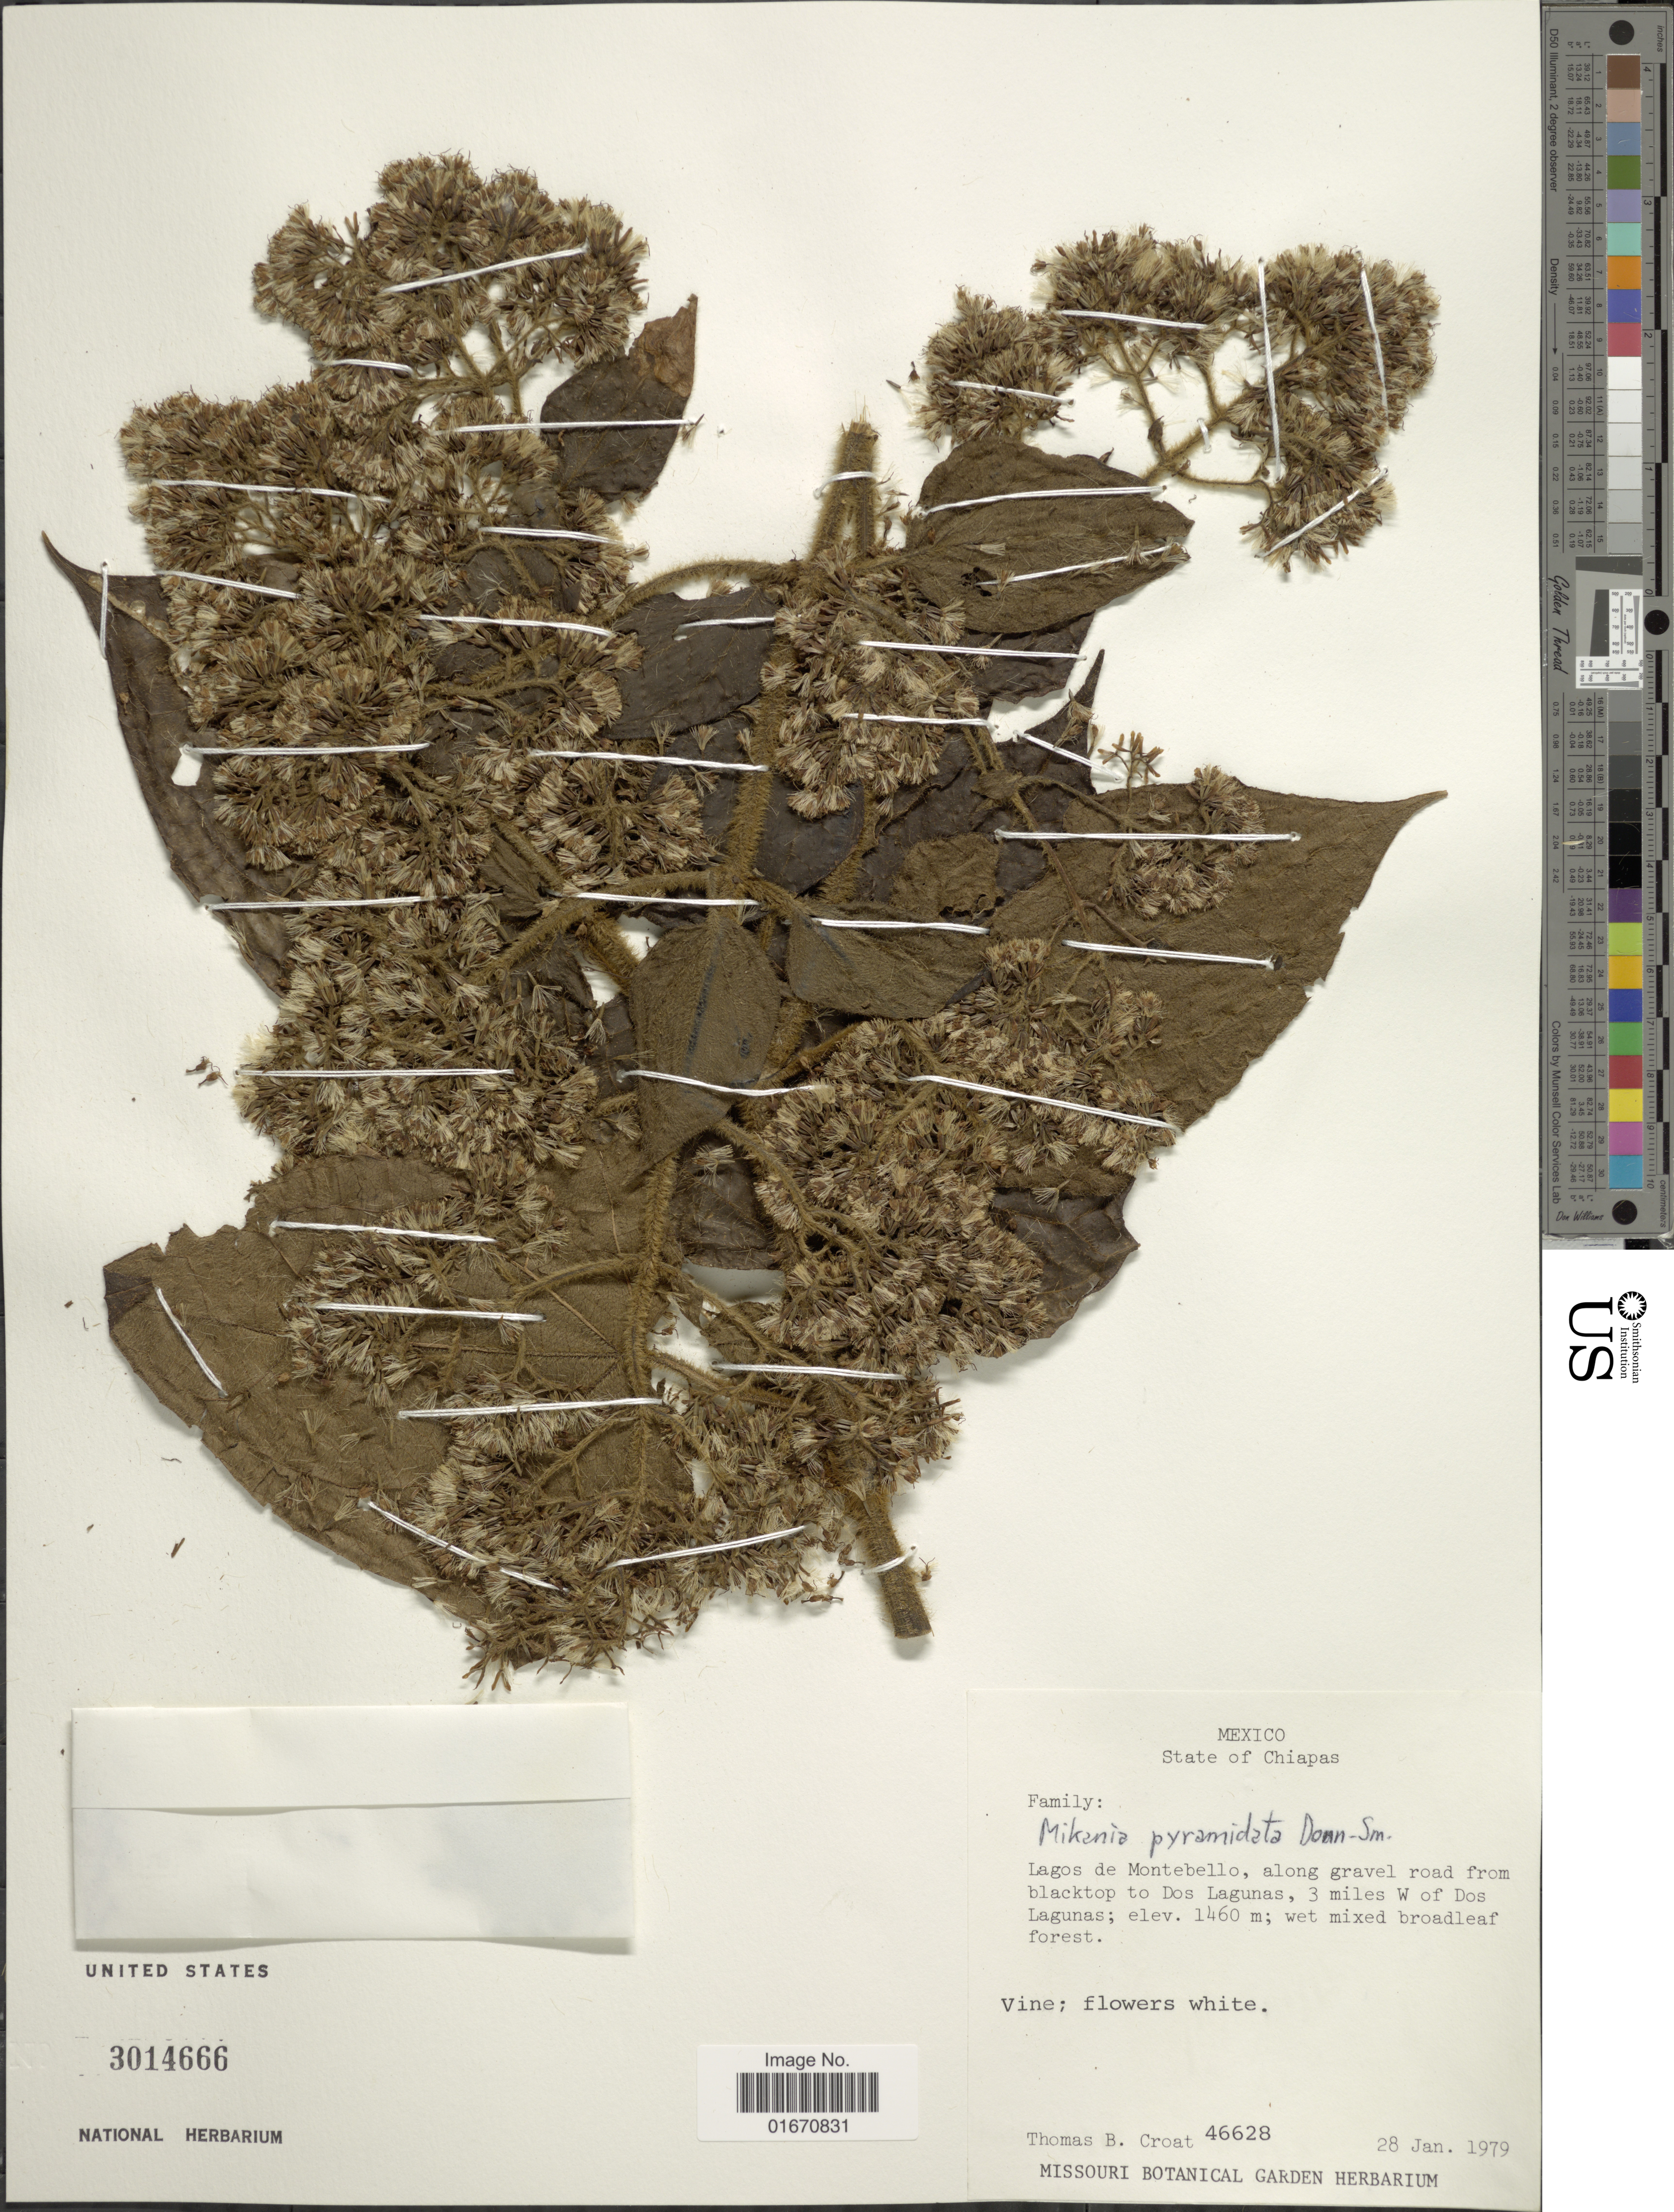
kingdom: Plantae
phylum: Tracheophyta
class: Magnoliopsida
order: Asterales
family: Asteraceae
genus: Mikania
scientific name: Mikania pyramidata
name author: Donn. Sm.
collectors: T. B. Croat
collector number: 46628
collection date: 1979-01-28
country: Mexico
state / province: Chiapas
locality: Lagos de Montebello, along gravel road from blacktop to Dos Lagunas, 3 miles W of Dos Lagunas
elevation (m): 1460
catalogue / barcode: US 3014666